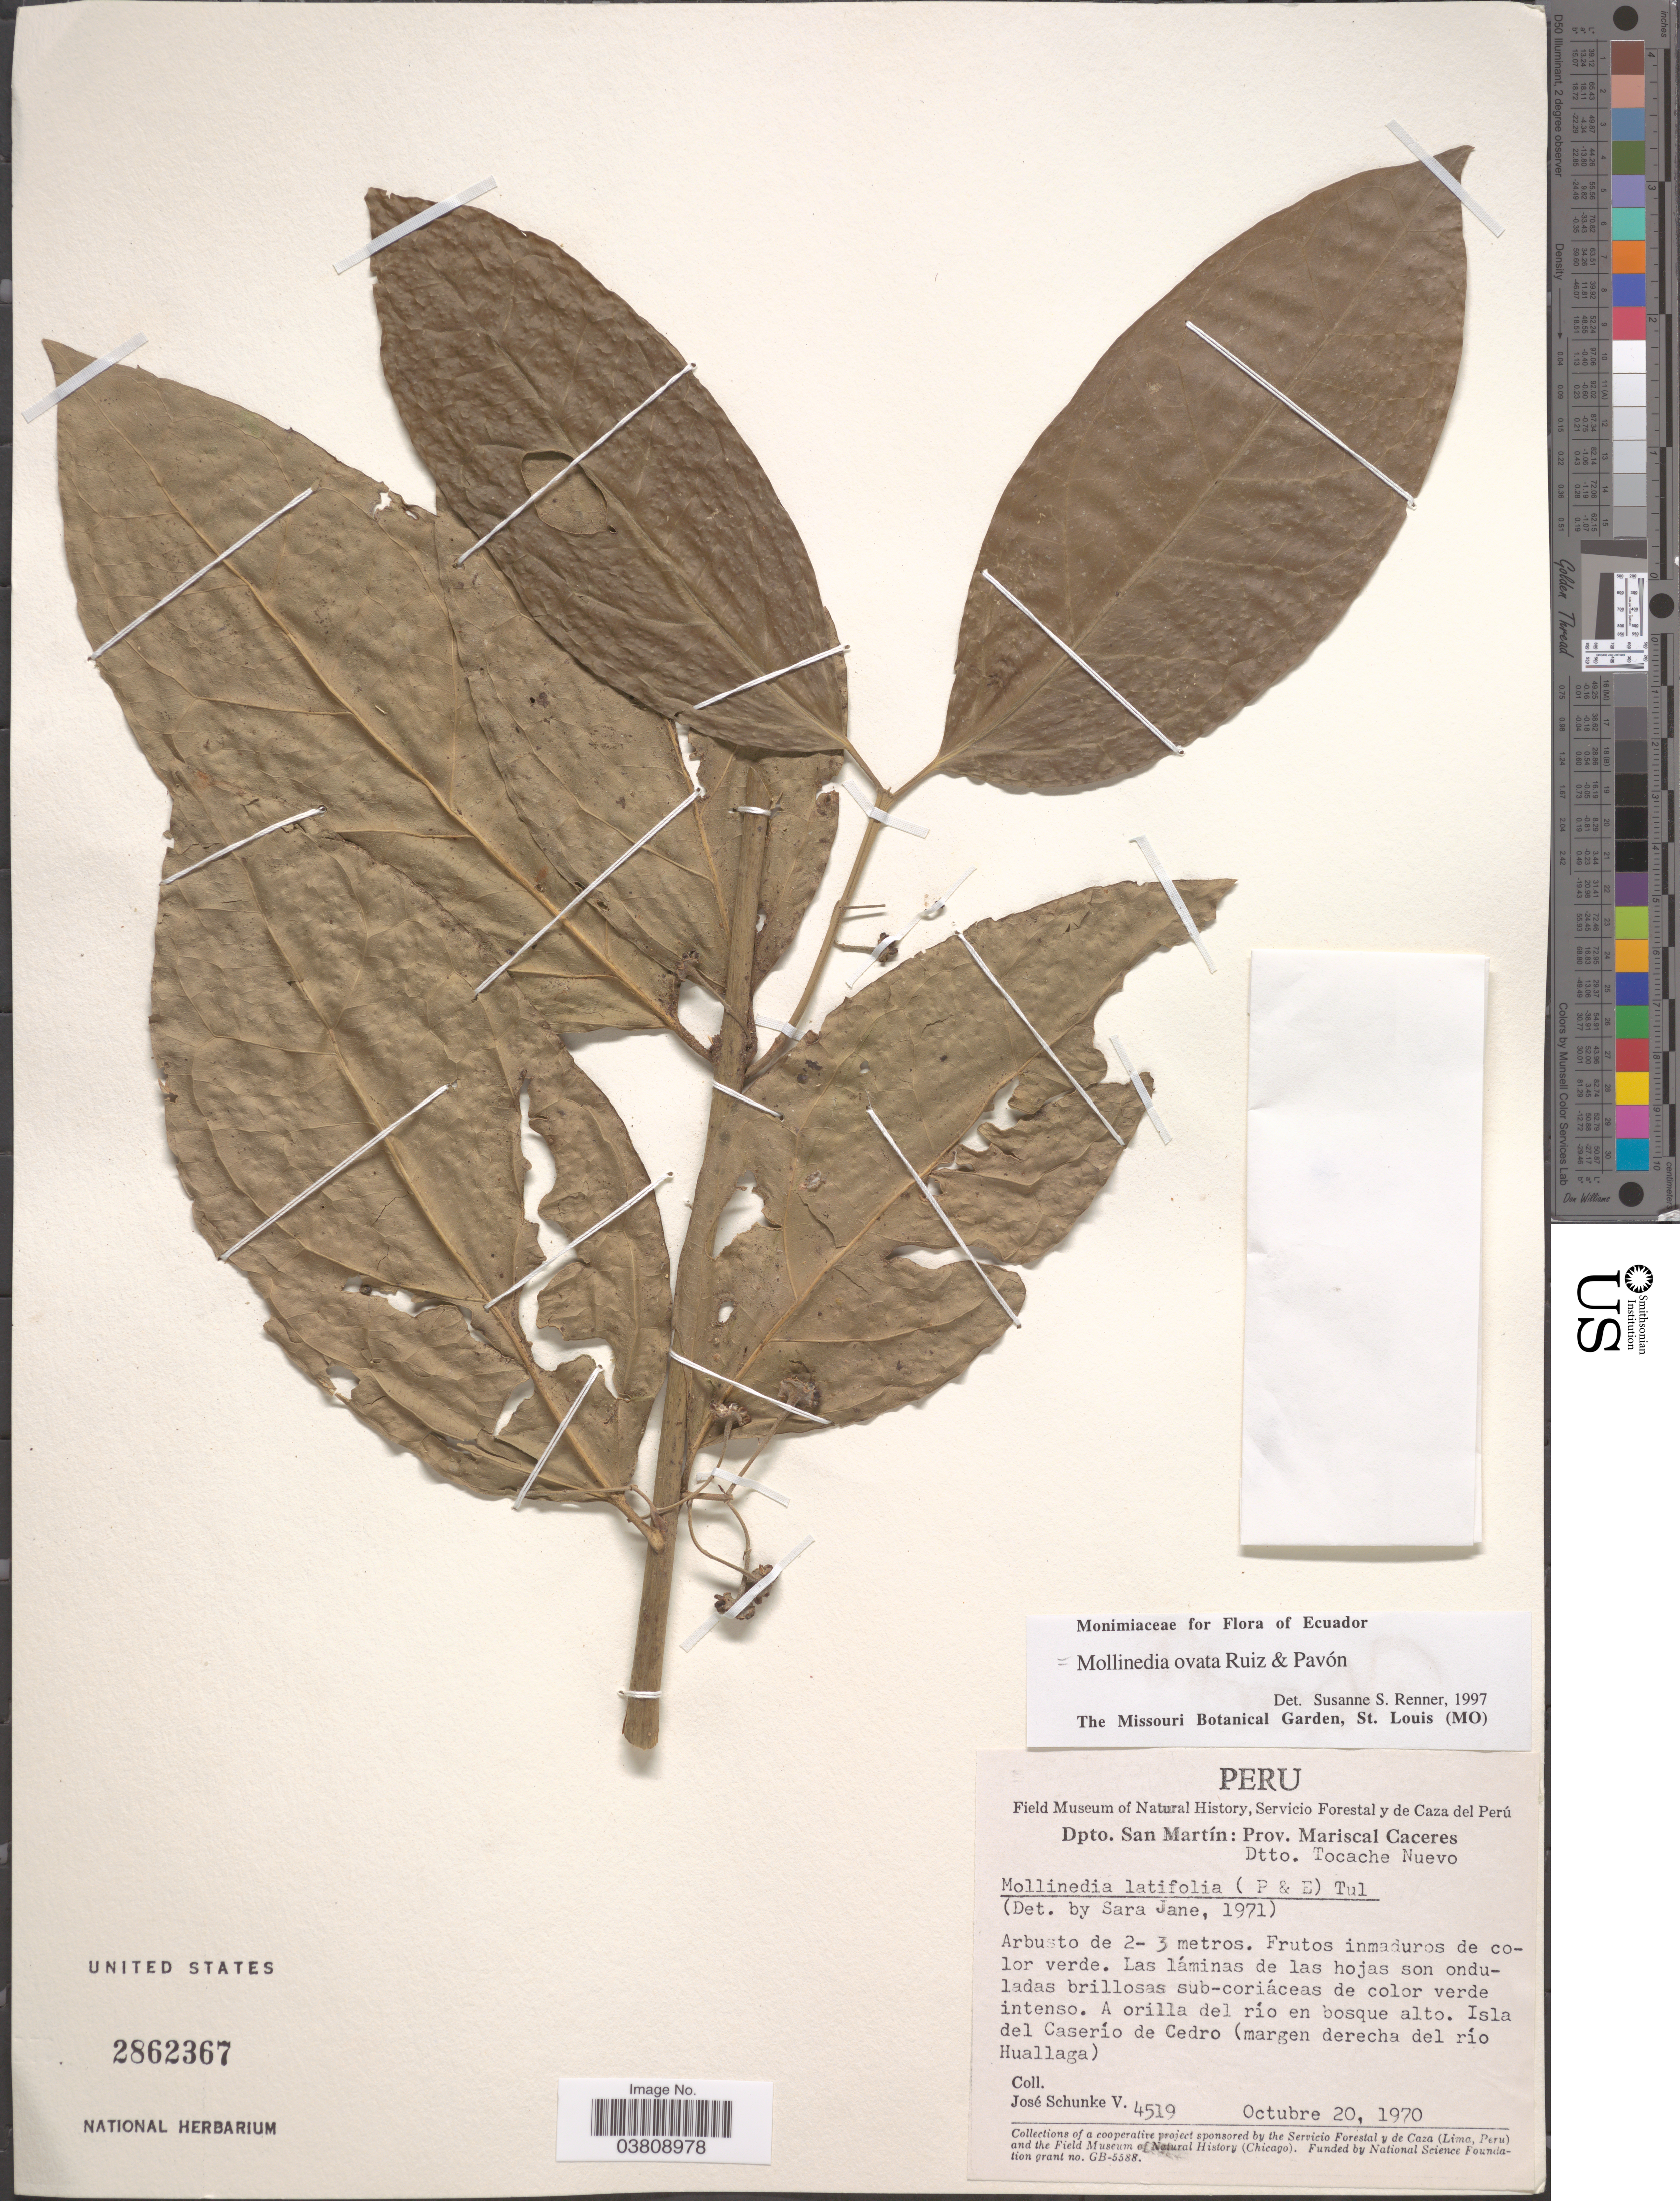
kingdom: Plantae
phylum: Tracheophyta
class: Magnoliopsida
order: Laurales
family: Monimiaceae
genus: Mollinedia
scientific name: Mollinedia ovata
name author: Ruiz & Pav.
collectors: J. Schunke Vigo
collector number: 4519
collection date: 1970-10-20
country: Peru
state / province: San Martín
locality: Dpto. San Martín: Prov. Mariscal Caceres. Dtto: Tocache Nuevo. A orillo del río en bosque alto. Isla del Caserío de Cedro (margen derecha del río Huallaga).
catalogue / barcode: US 2862367